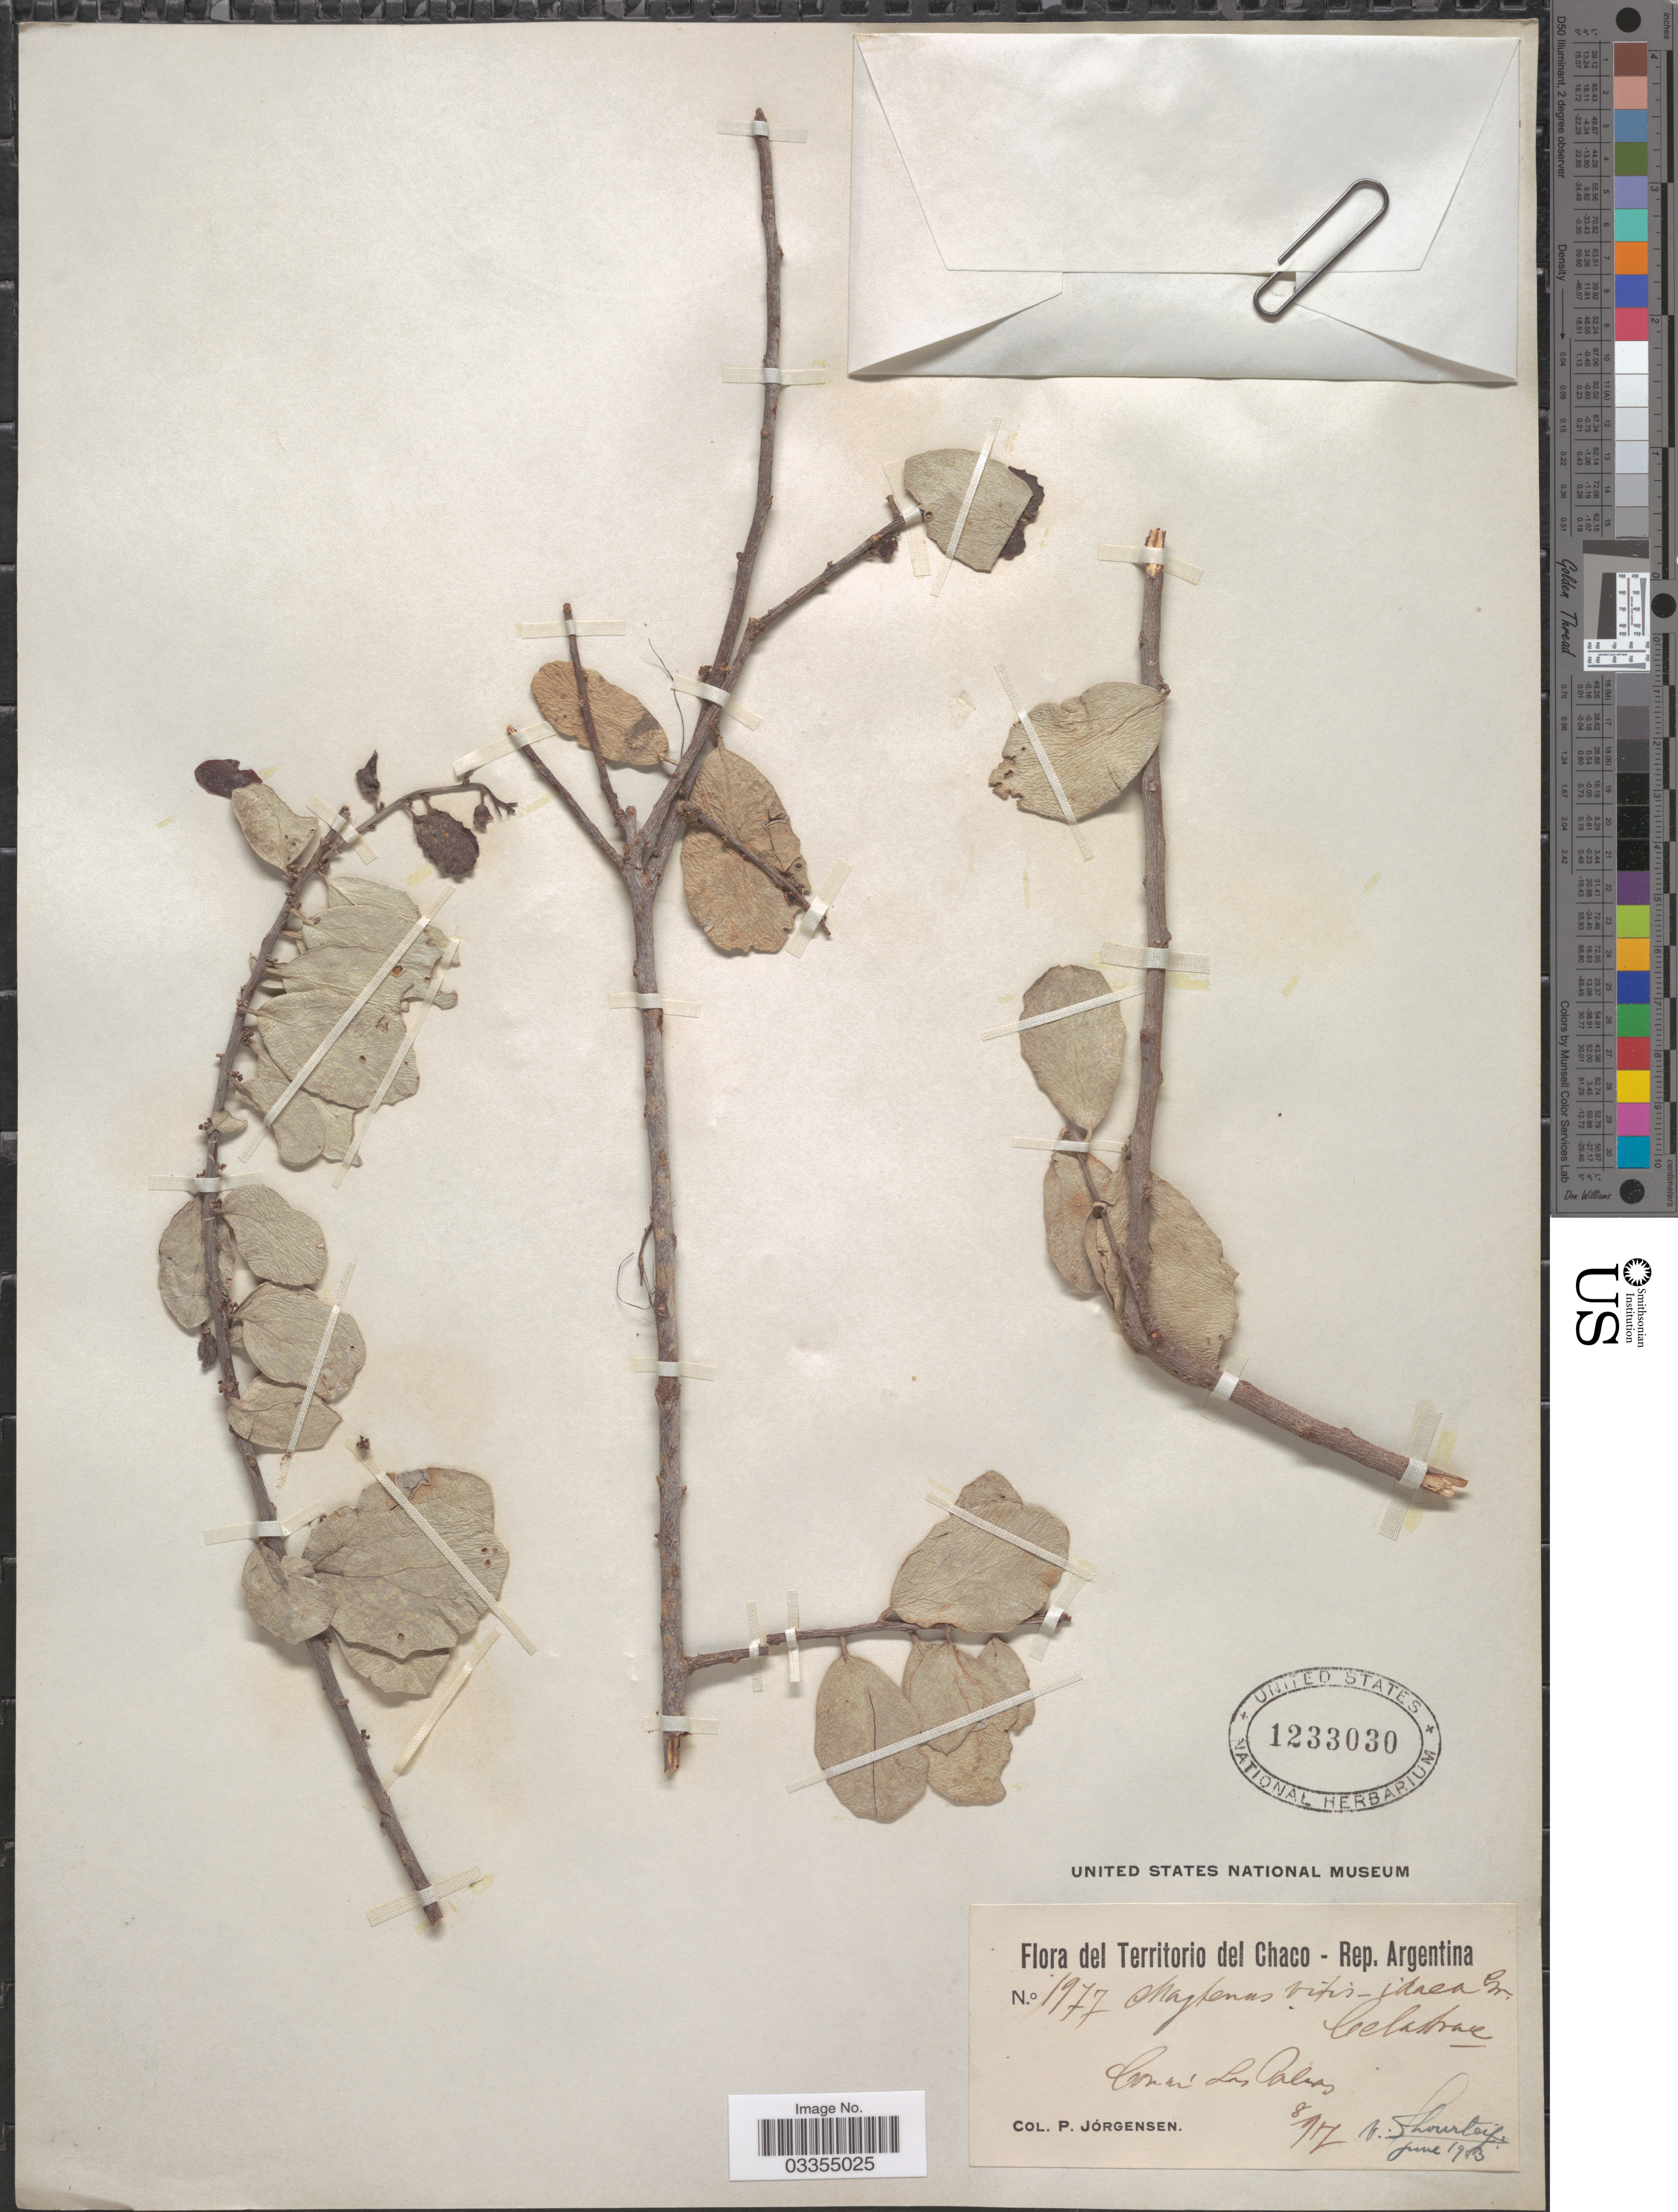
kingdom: Plantae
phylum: Tracheophyta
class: Magnoliopsida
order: Celastrales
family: Celastraceae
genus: Tricerma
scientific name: Tricerma vitis-idaeum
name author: (Griseb.) Lundell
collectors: P. Jörgensen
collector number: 1977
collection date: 1917-08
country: Argentina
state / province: Chaco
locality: Común Las Palmas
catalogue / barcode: US 1233030